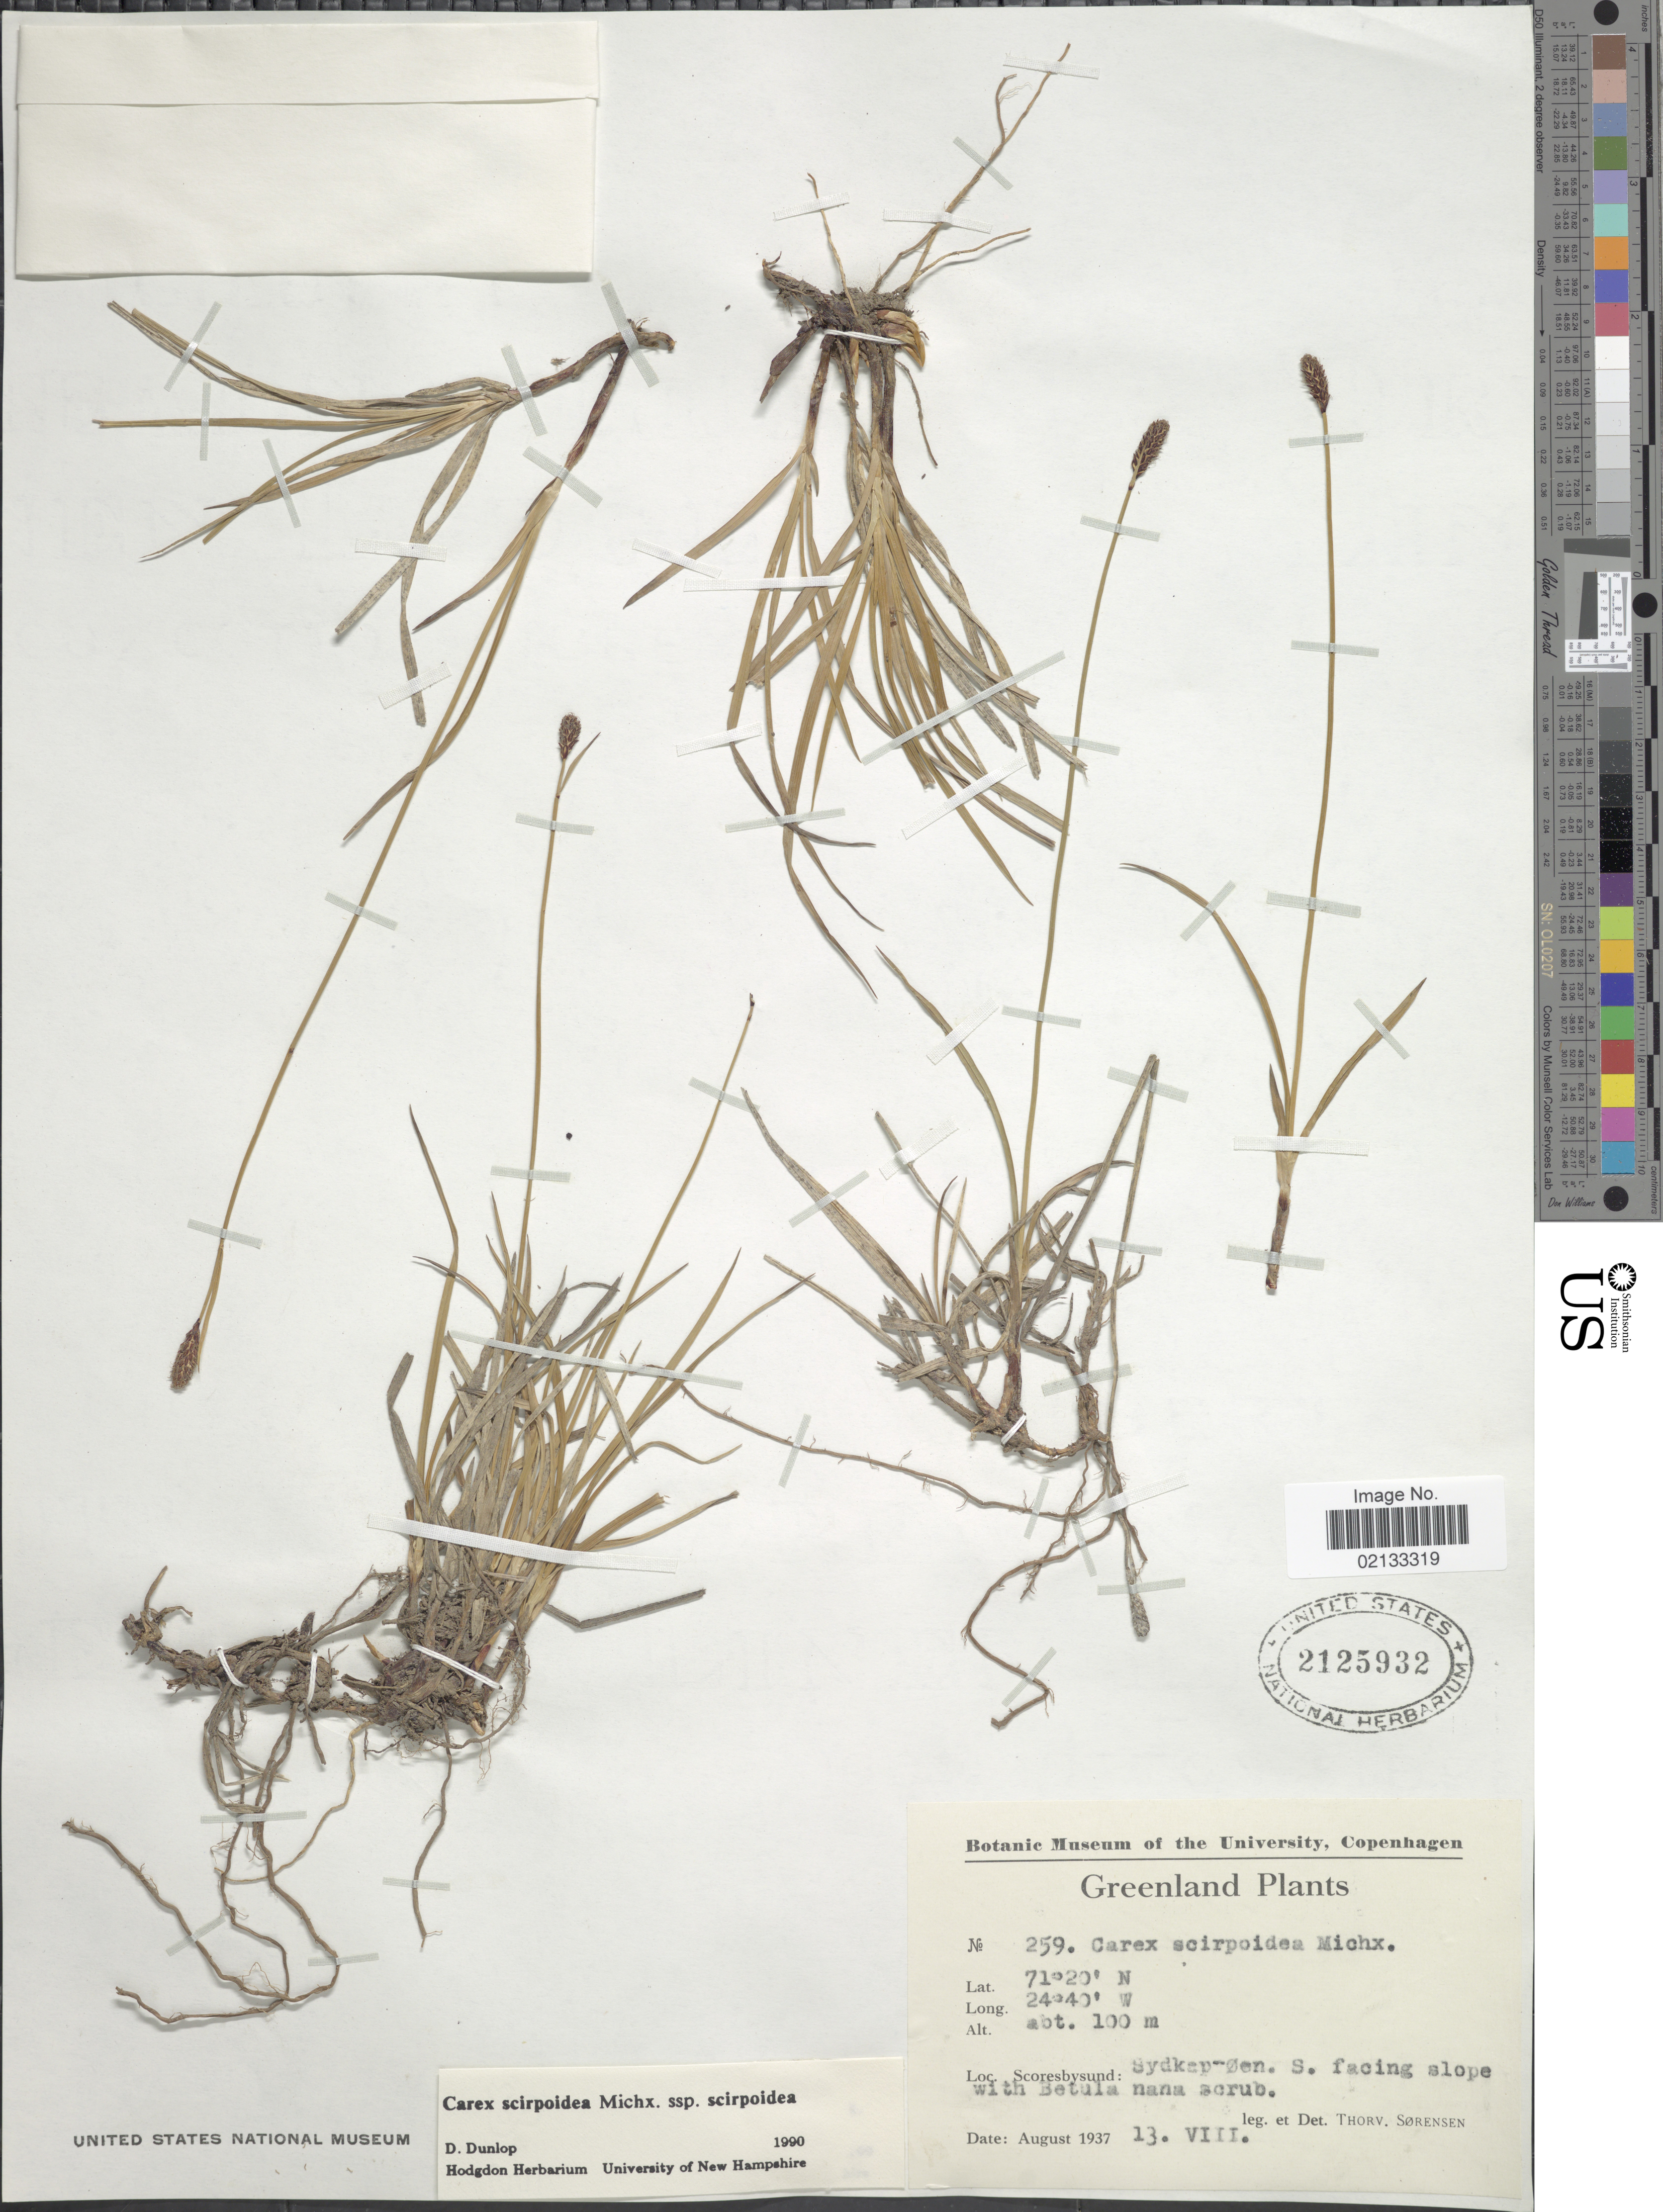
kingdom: Plantae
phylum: Tracheophyta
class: Liliopsida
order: Poales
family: Cyperaceae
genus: Carex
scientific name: Carex scirpoidea subsp. scirpoidea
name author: Michx.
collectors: T. Sorensen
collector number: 259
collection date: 1937-08-13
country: Greenland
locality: Scoresbysund: Sydkap-ke Øen S. facing slope with Betula nana scrub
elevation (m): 100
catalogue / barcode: US 2125932